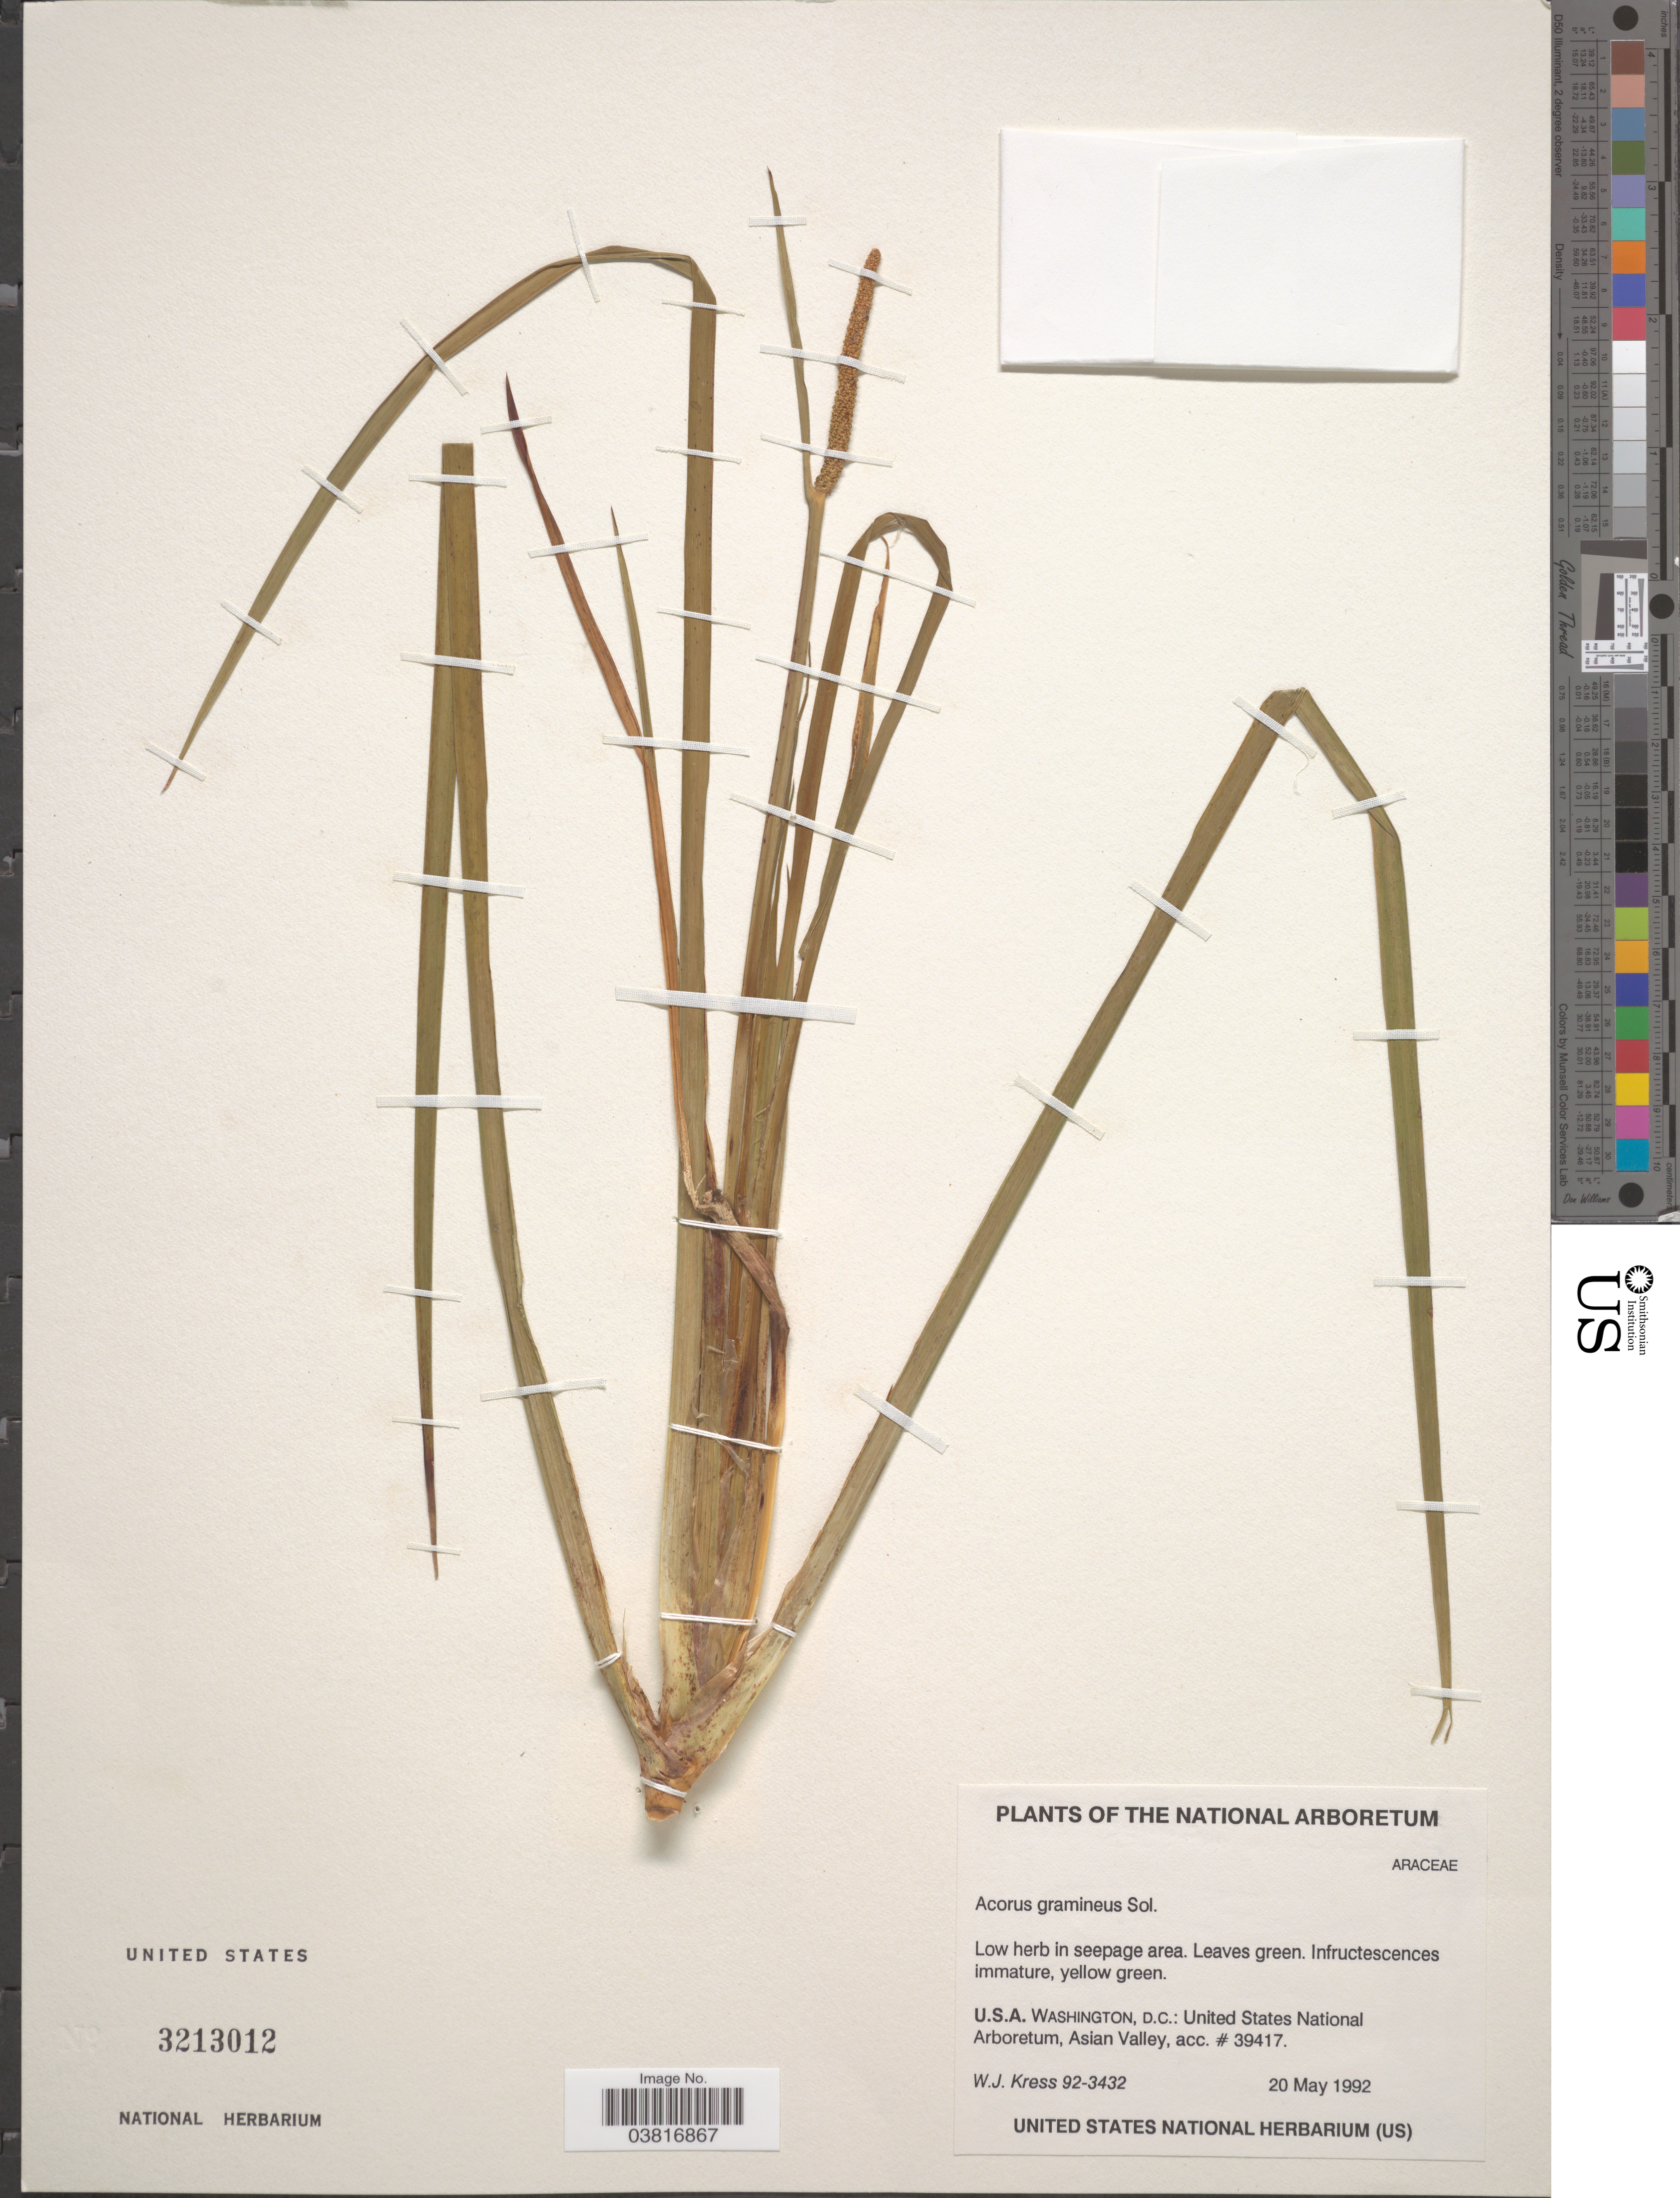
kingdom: Plantae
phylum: Tracheophyta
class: Liliopsida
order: Acorales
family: Acoraceae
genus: Acorus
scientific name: Acorus gramineus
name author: Sol. ex Aiton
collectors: W. J. Kress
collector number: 92-3432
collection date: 1992-05-20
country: United States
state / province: District of Columbia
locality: The National Arboretum. Washington, D.C.: United States National Arboretum, Asian Valley.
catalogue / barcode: US 3213012